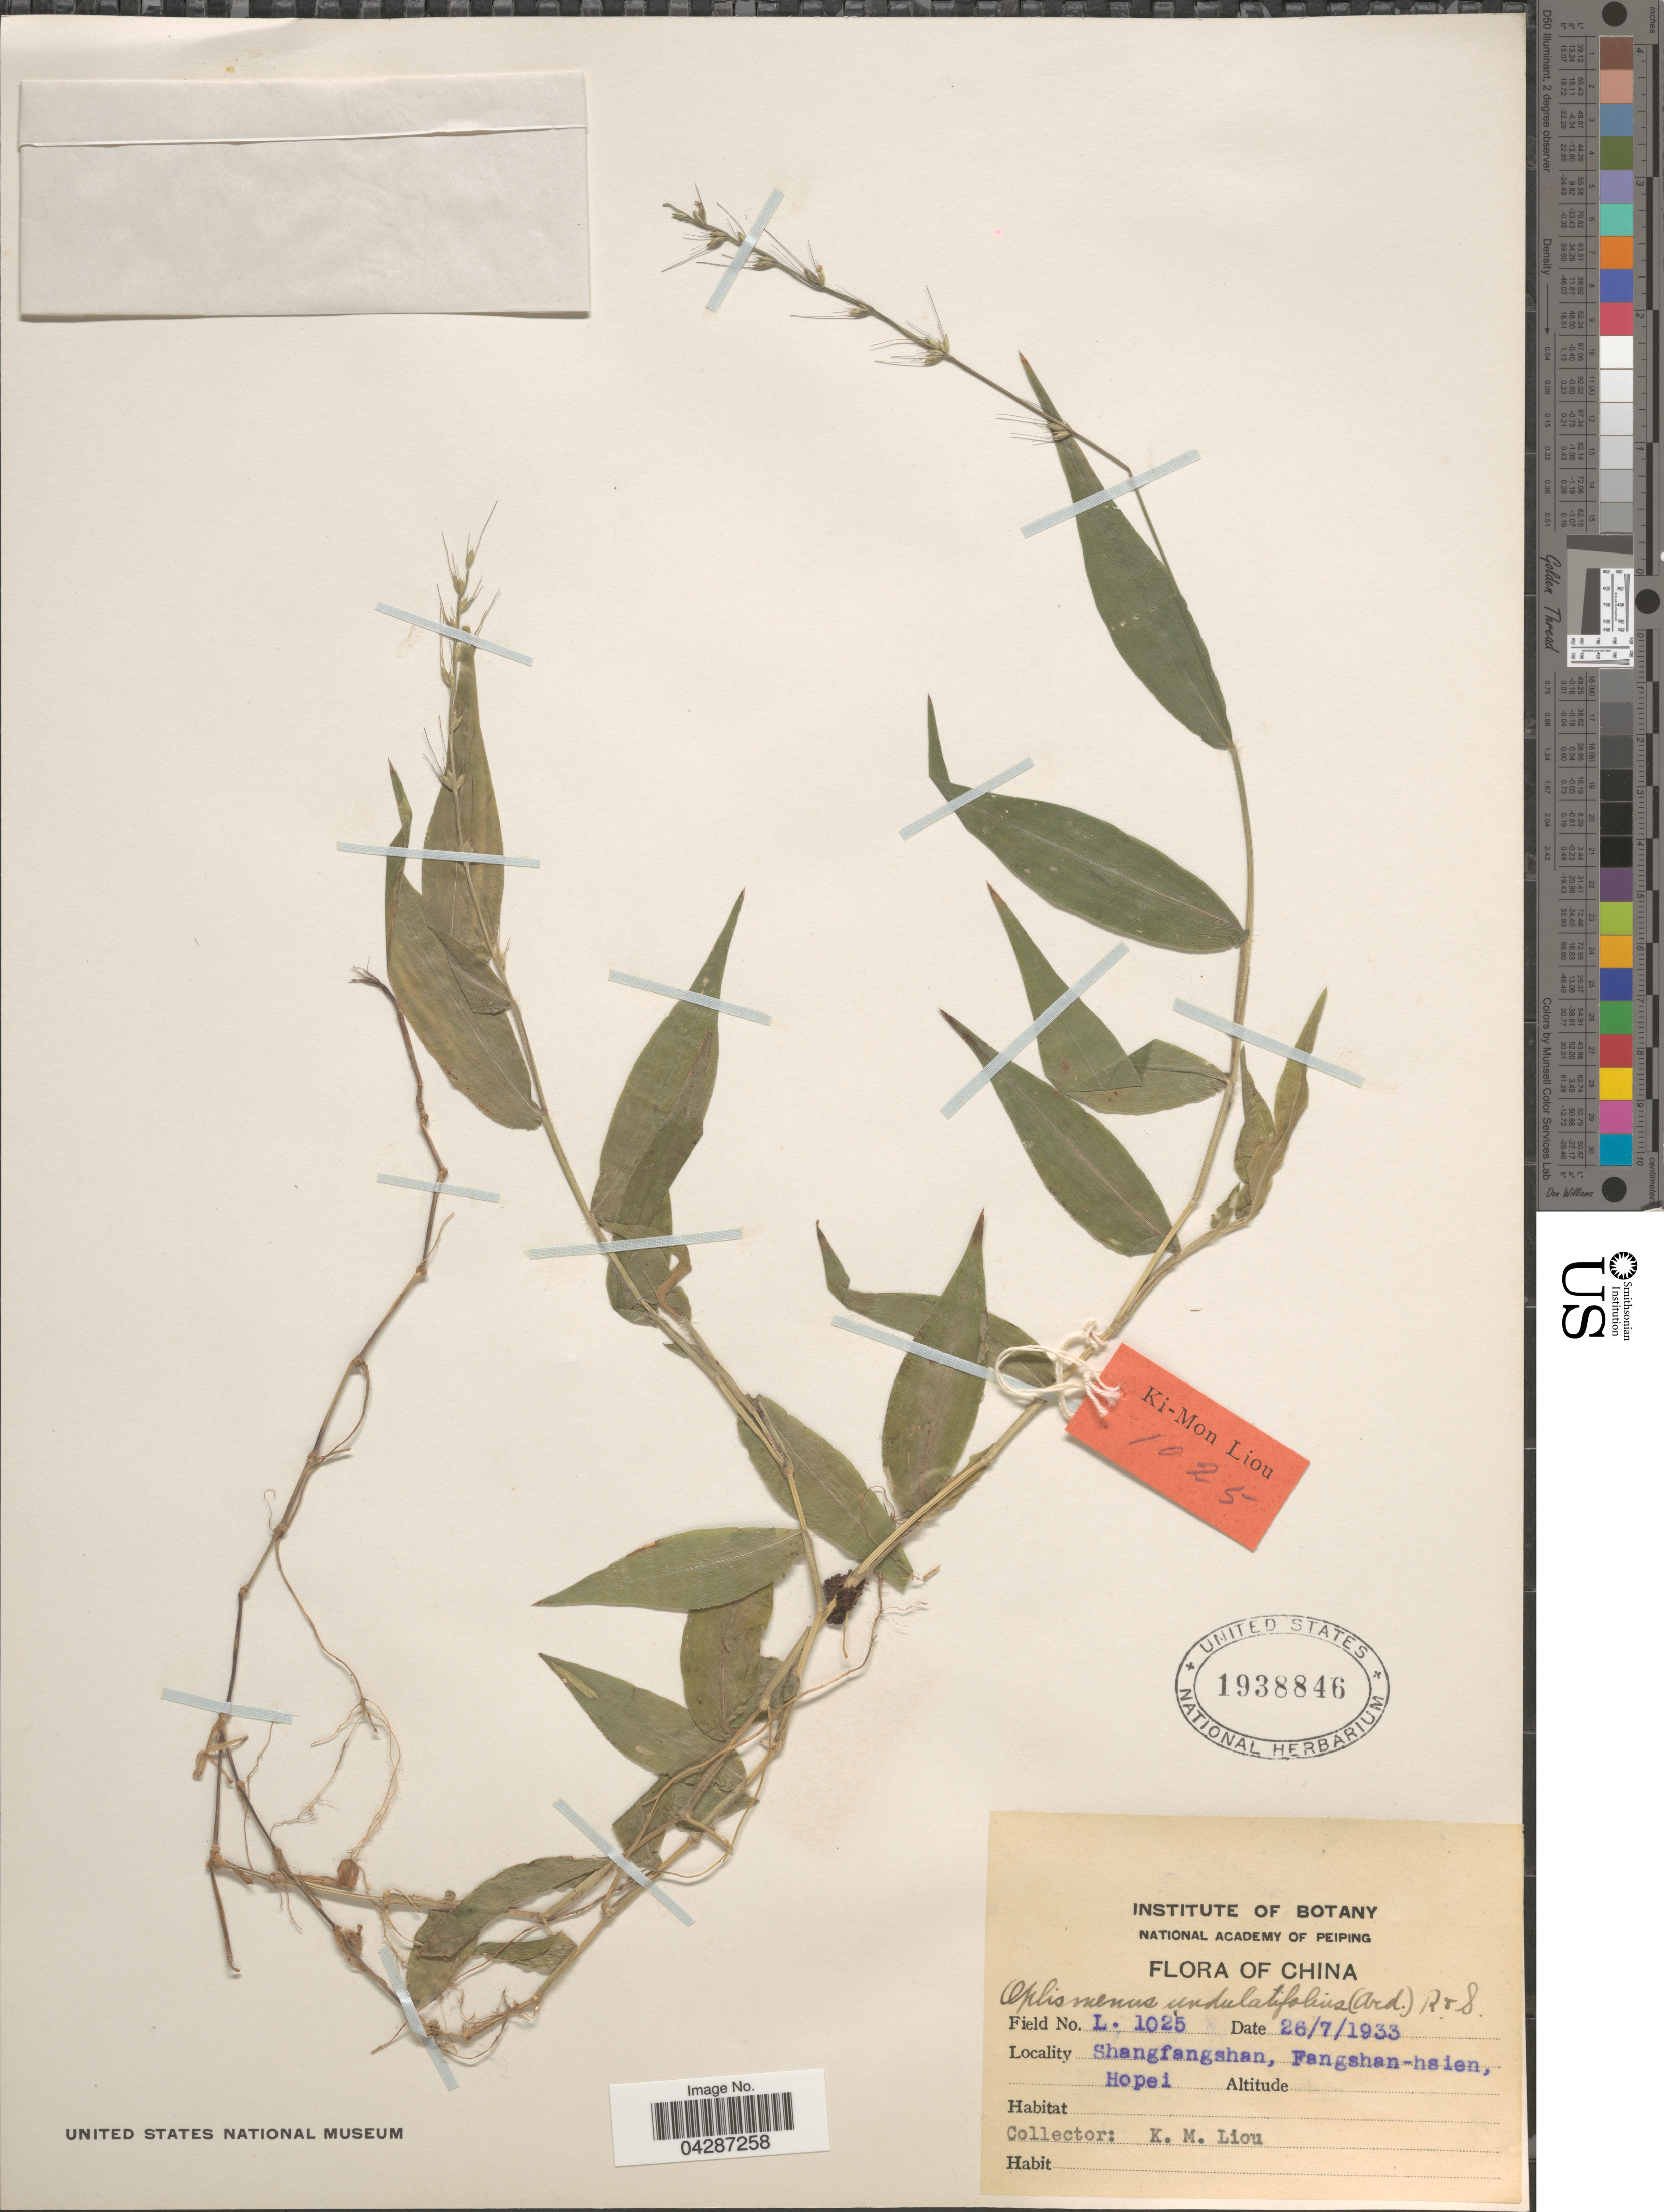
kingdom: Plantae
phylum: Tracheophyta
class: Liliopsida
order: Poales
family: Poaceae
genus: Oplismenus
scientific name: Oplismenus undulatifolius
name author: (Ard.) P. Beauv.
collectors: K. M. Liou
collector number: L1025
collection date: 1933-07-26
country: China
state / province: Hebei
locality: Shangfangshan, Fangshan-hsien, Hopei.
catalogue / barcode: US 1938846